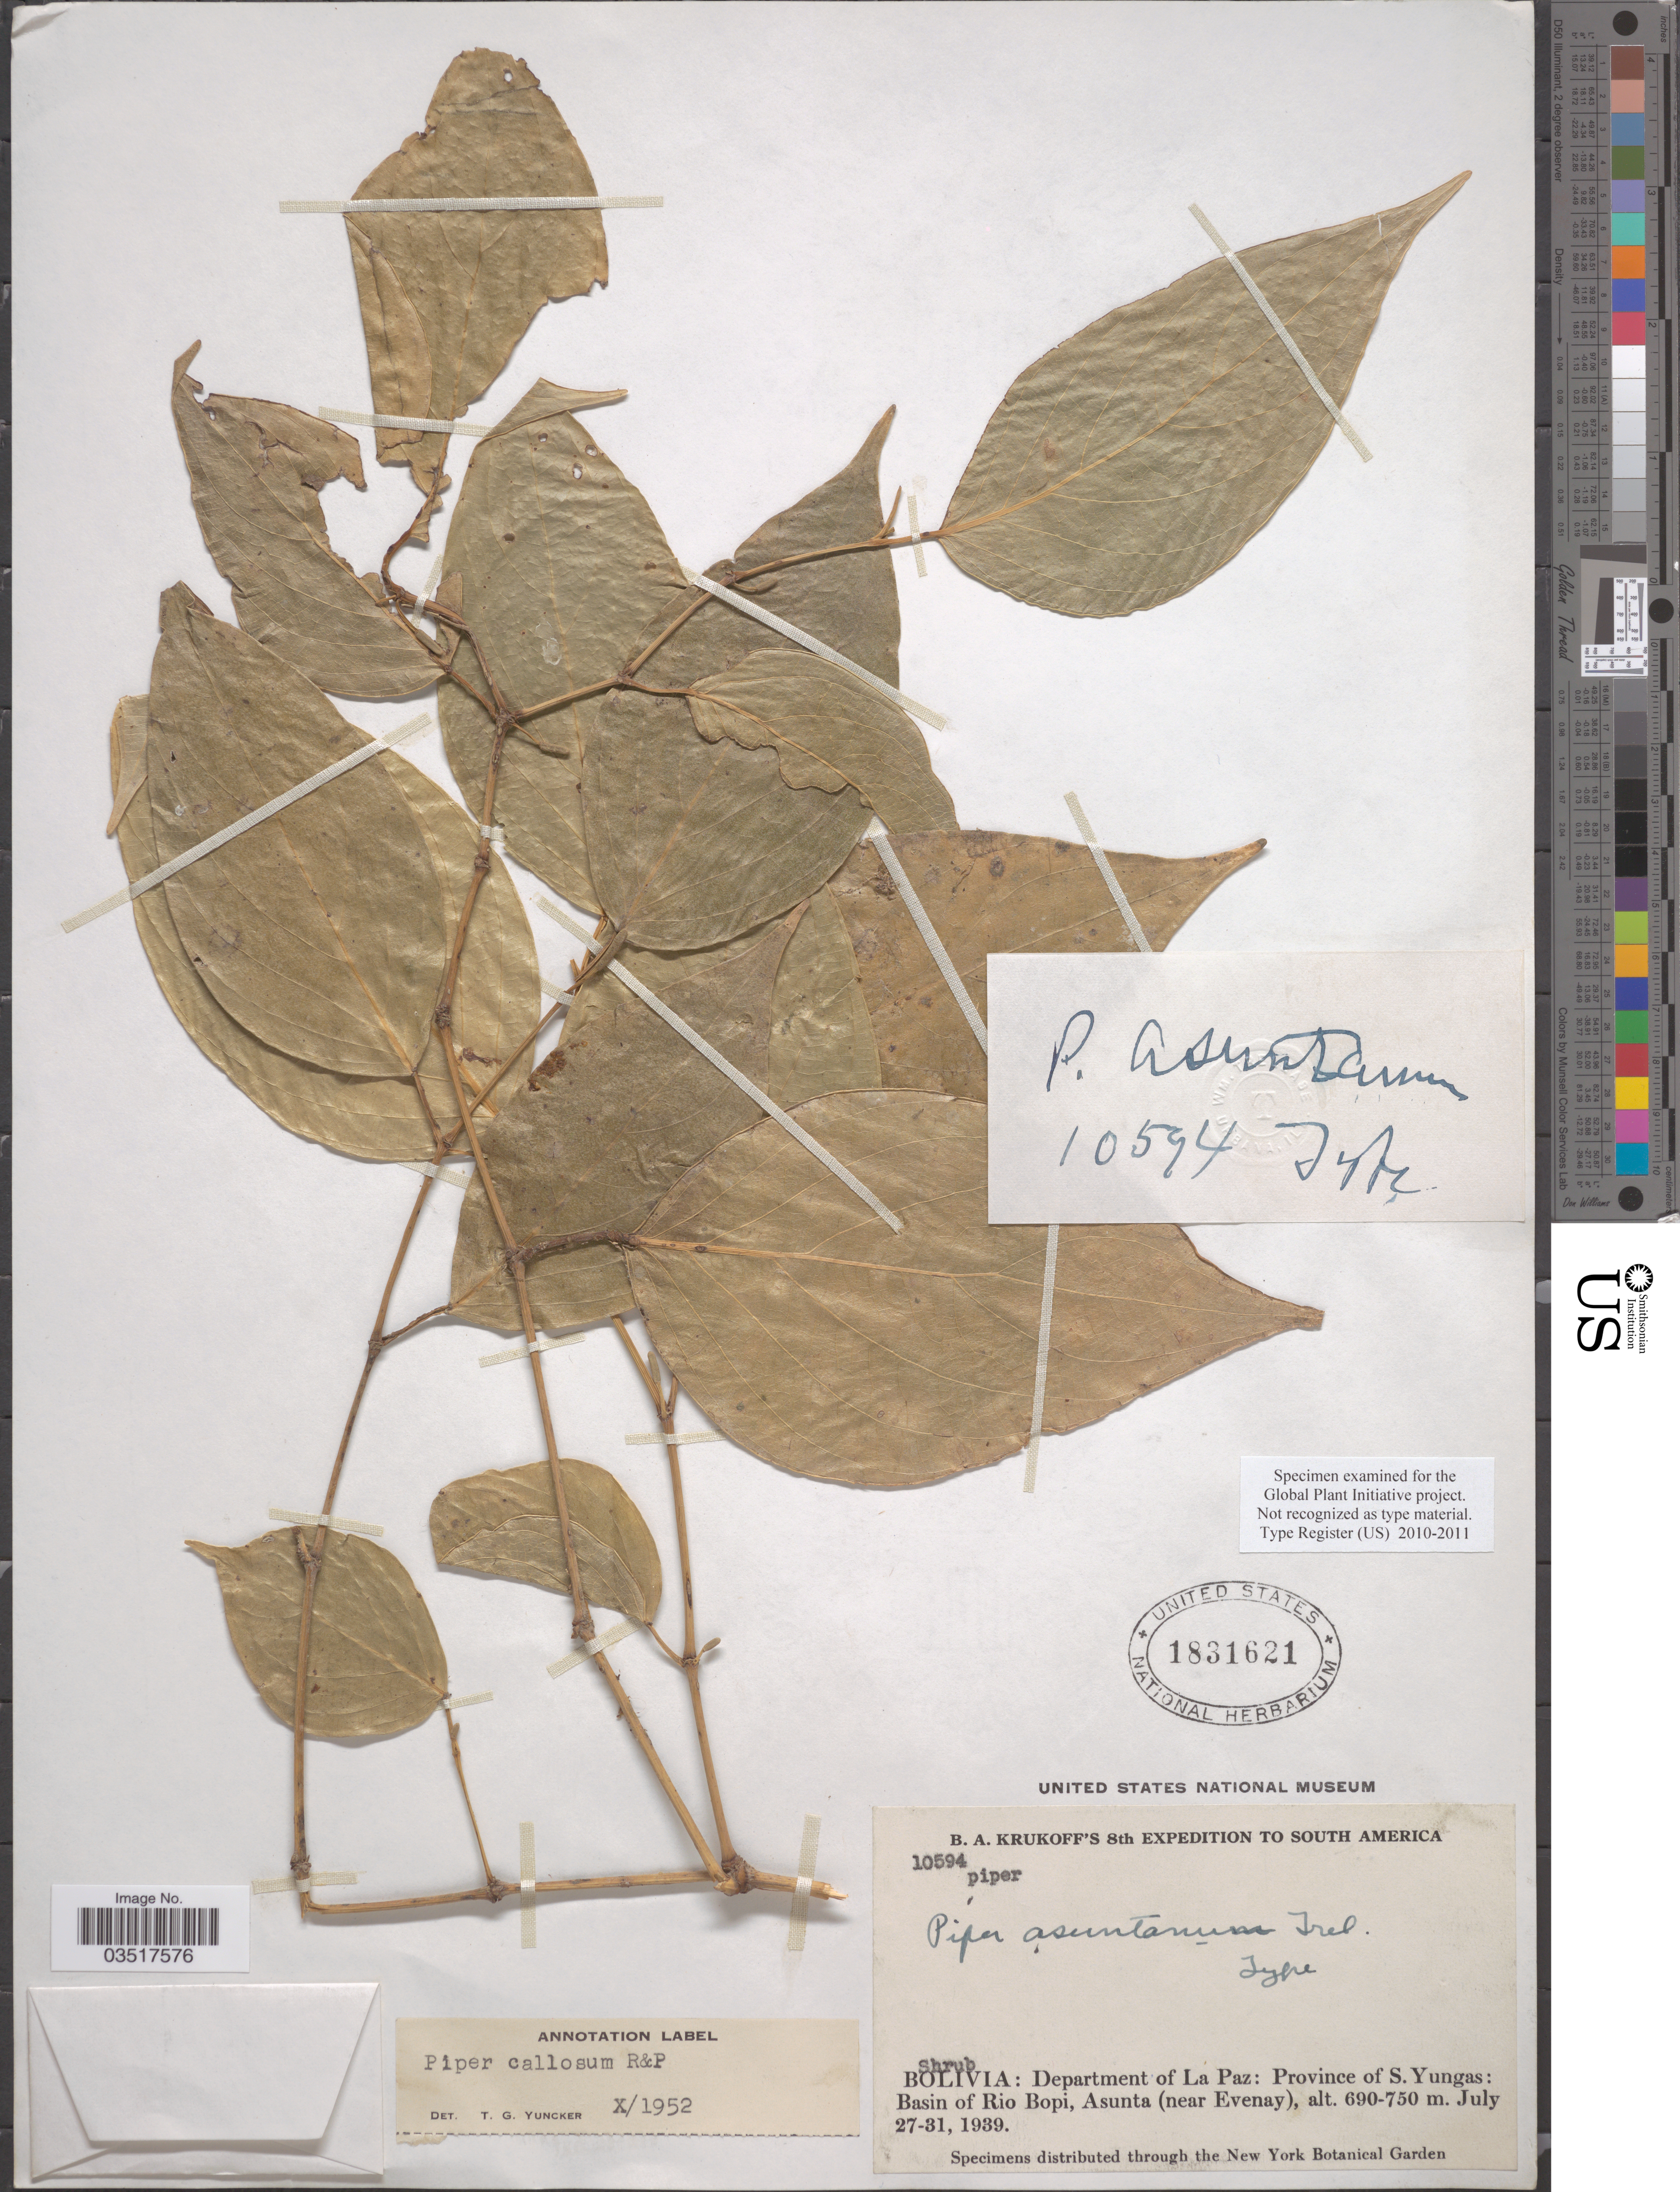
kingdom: Plantae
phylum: Tracheophyta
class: Magnoliopsida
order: Piperales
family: Piperaceae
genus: Piper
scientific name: Piper callosum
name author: Ruiz & Pav.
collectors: B. A. Krukoff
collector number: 10594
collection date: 1939-07-27/1939-07-31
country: Bolivia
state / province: La Paz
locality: Department of La Paz: Province of S. Yungas: Basin of Rio Bopi, Asunta (near Evenay).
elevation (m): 690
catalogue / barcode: US 1831621